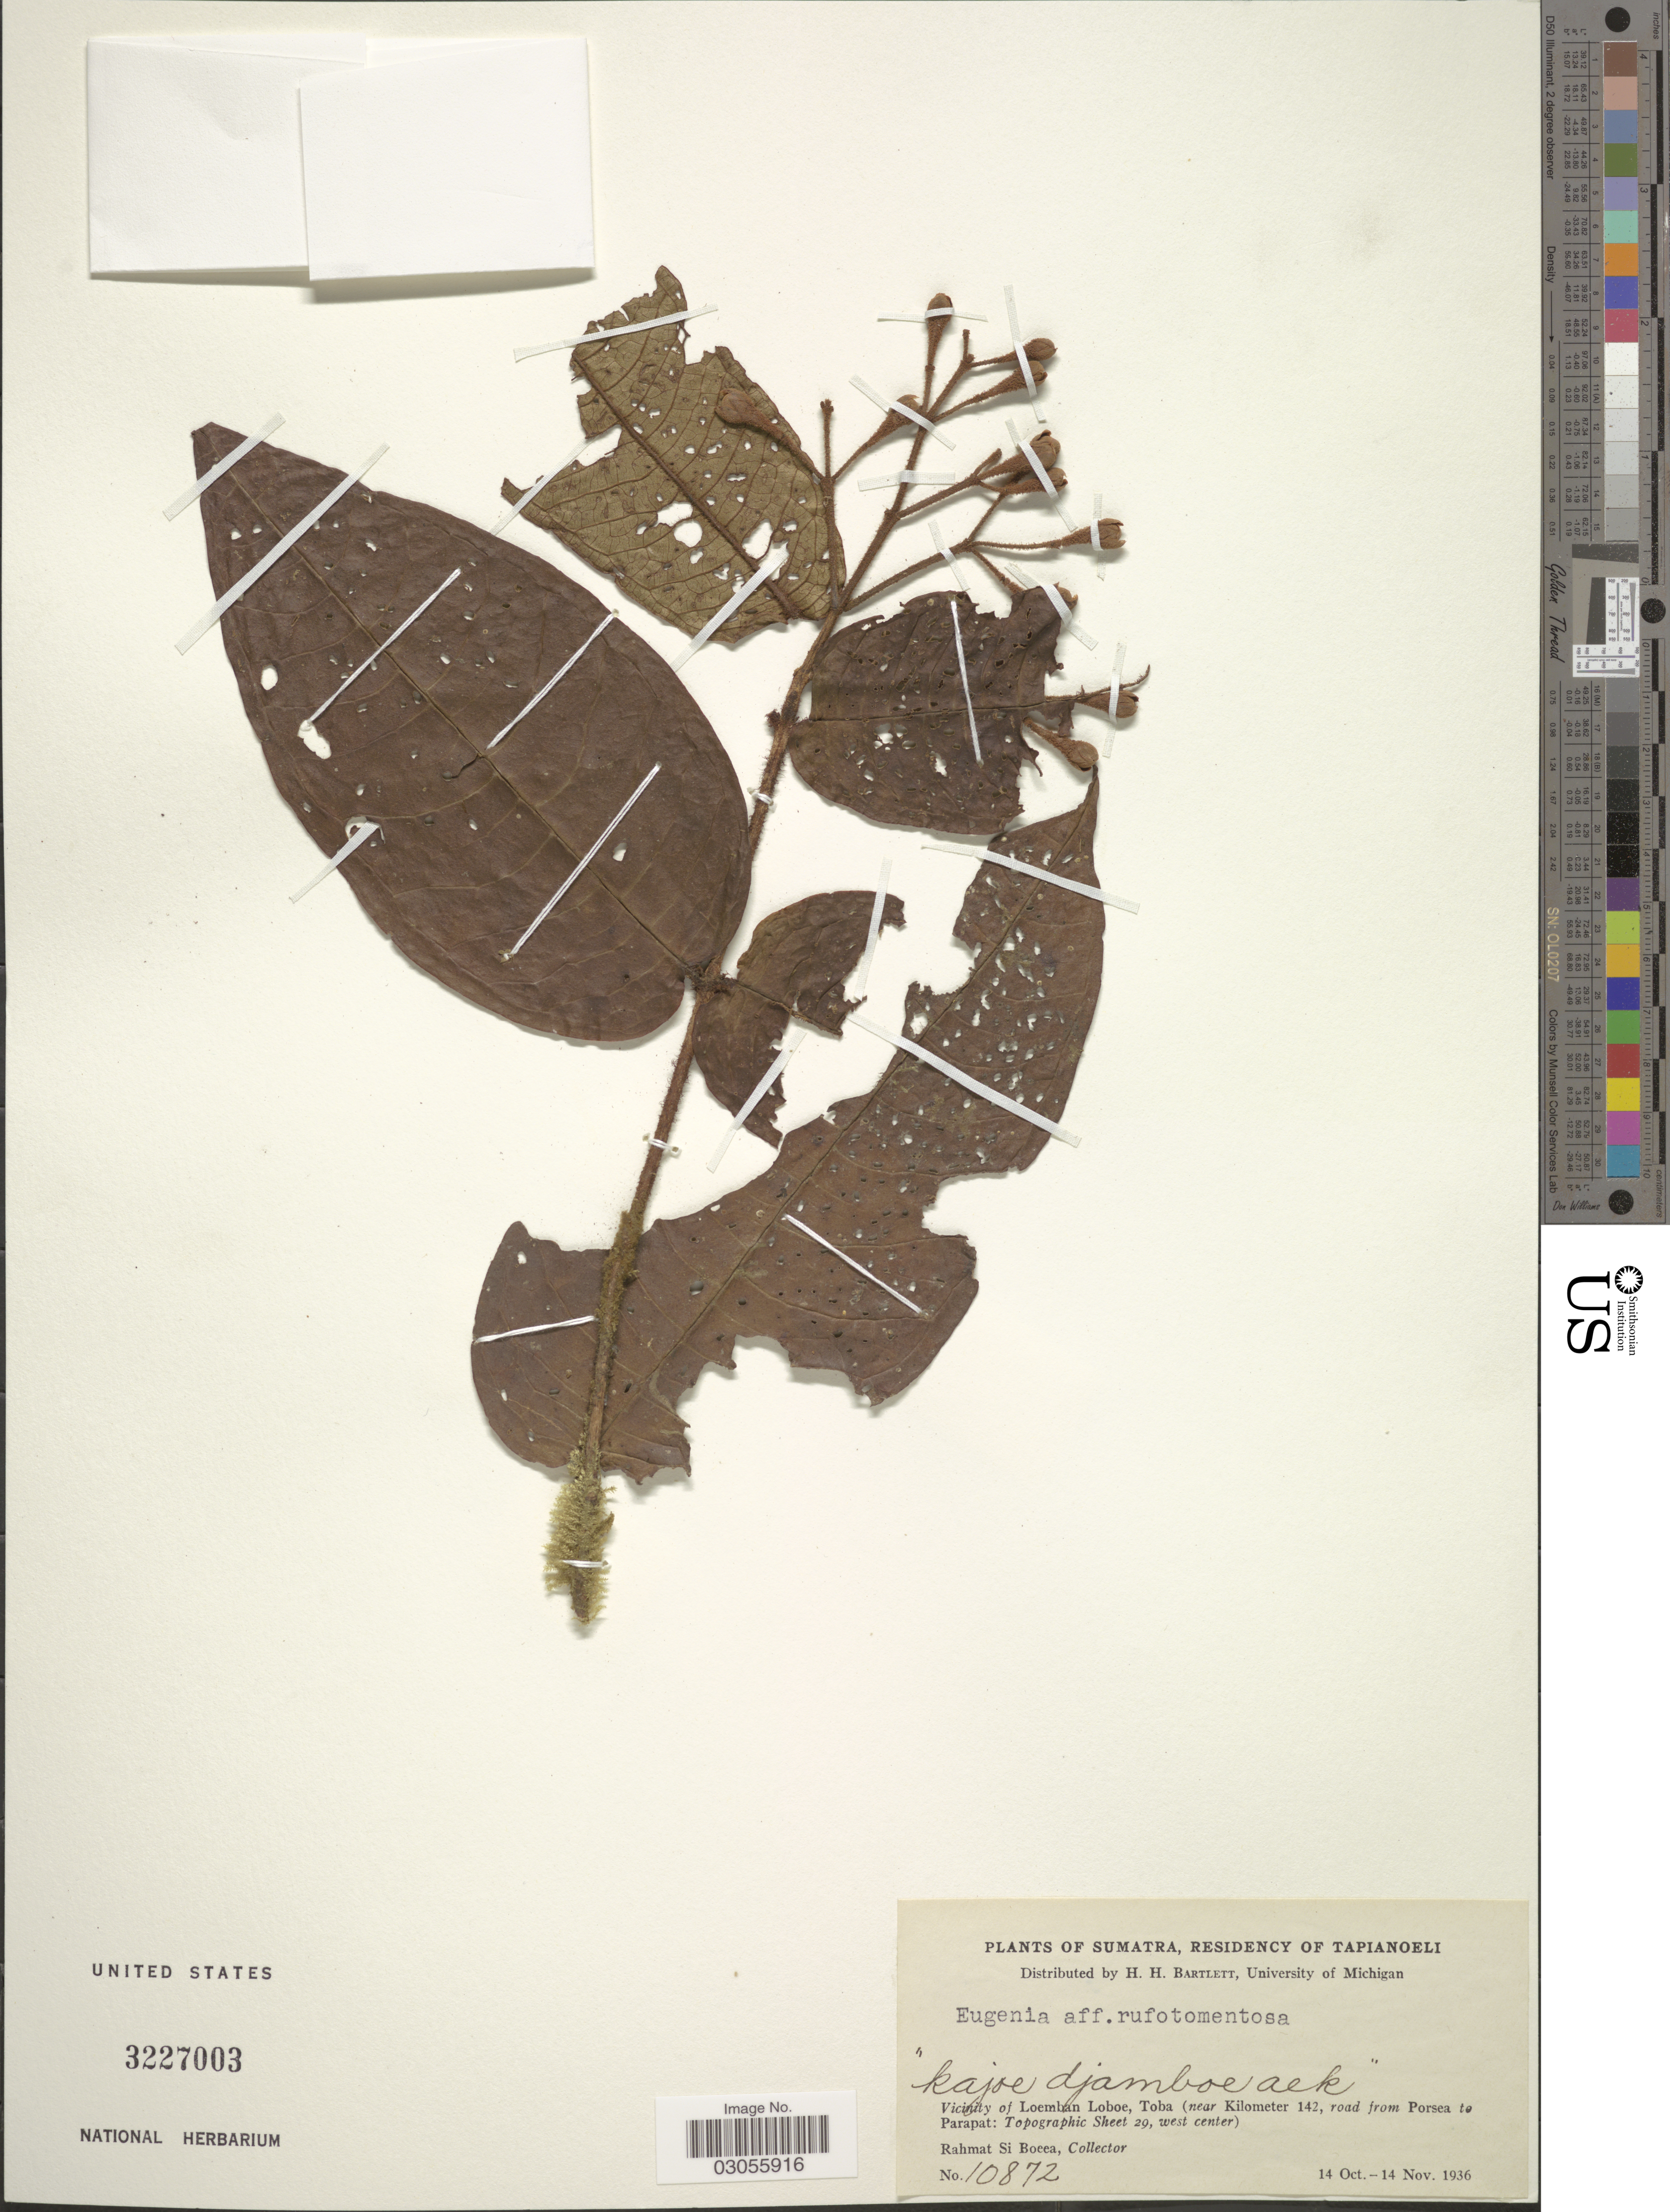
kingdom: Plantae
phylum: Tracheophyta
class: Magnoliopsida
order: Myrtales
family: Myrtaceae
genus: Syzygium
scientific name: Syzygium sp.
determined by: Strong, Mark T., (BOT), Smithsonian Institution - National Museum of Natural History (UNITED STATES)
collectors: Rahmat Si Boeea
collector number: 10872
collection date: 1936-10-14/1936-11-14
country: Indonesia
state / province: Sumatra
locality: Residency of Tapianoeli. Vicinity of Loemban Loboe, Toba (near Kilometer 142, road from Porsea to Parapat: Topographic Sheet 29, west center).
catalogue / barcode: US 3227003